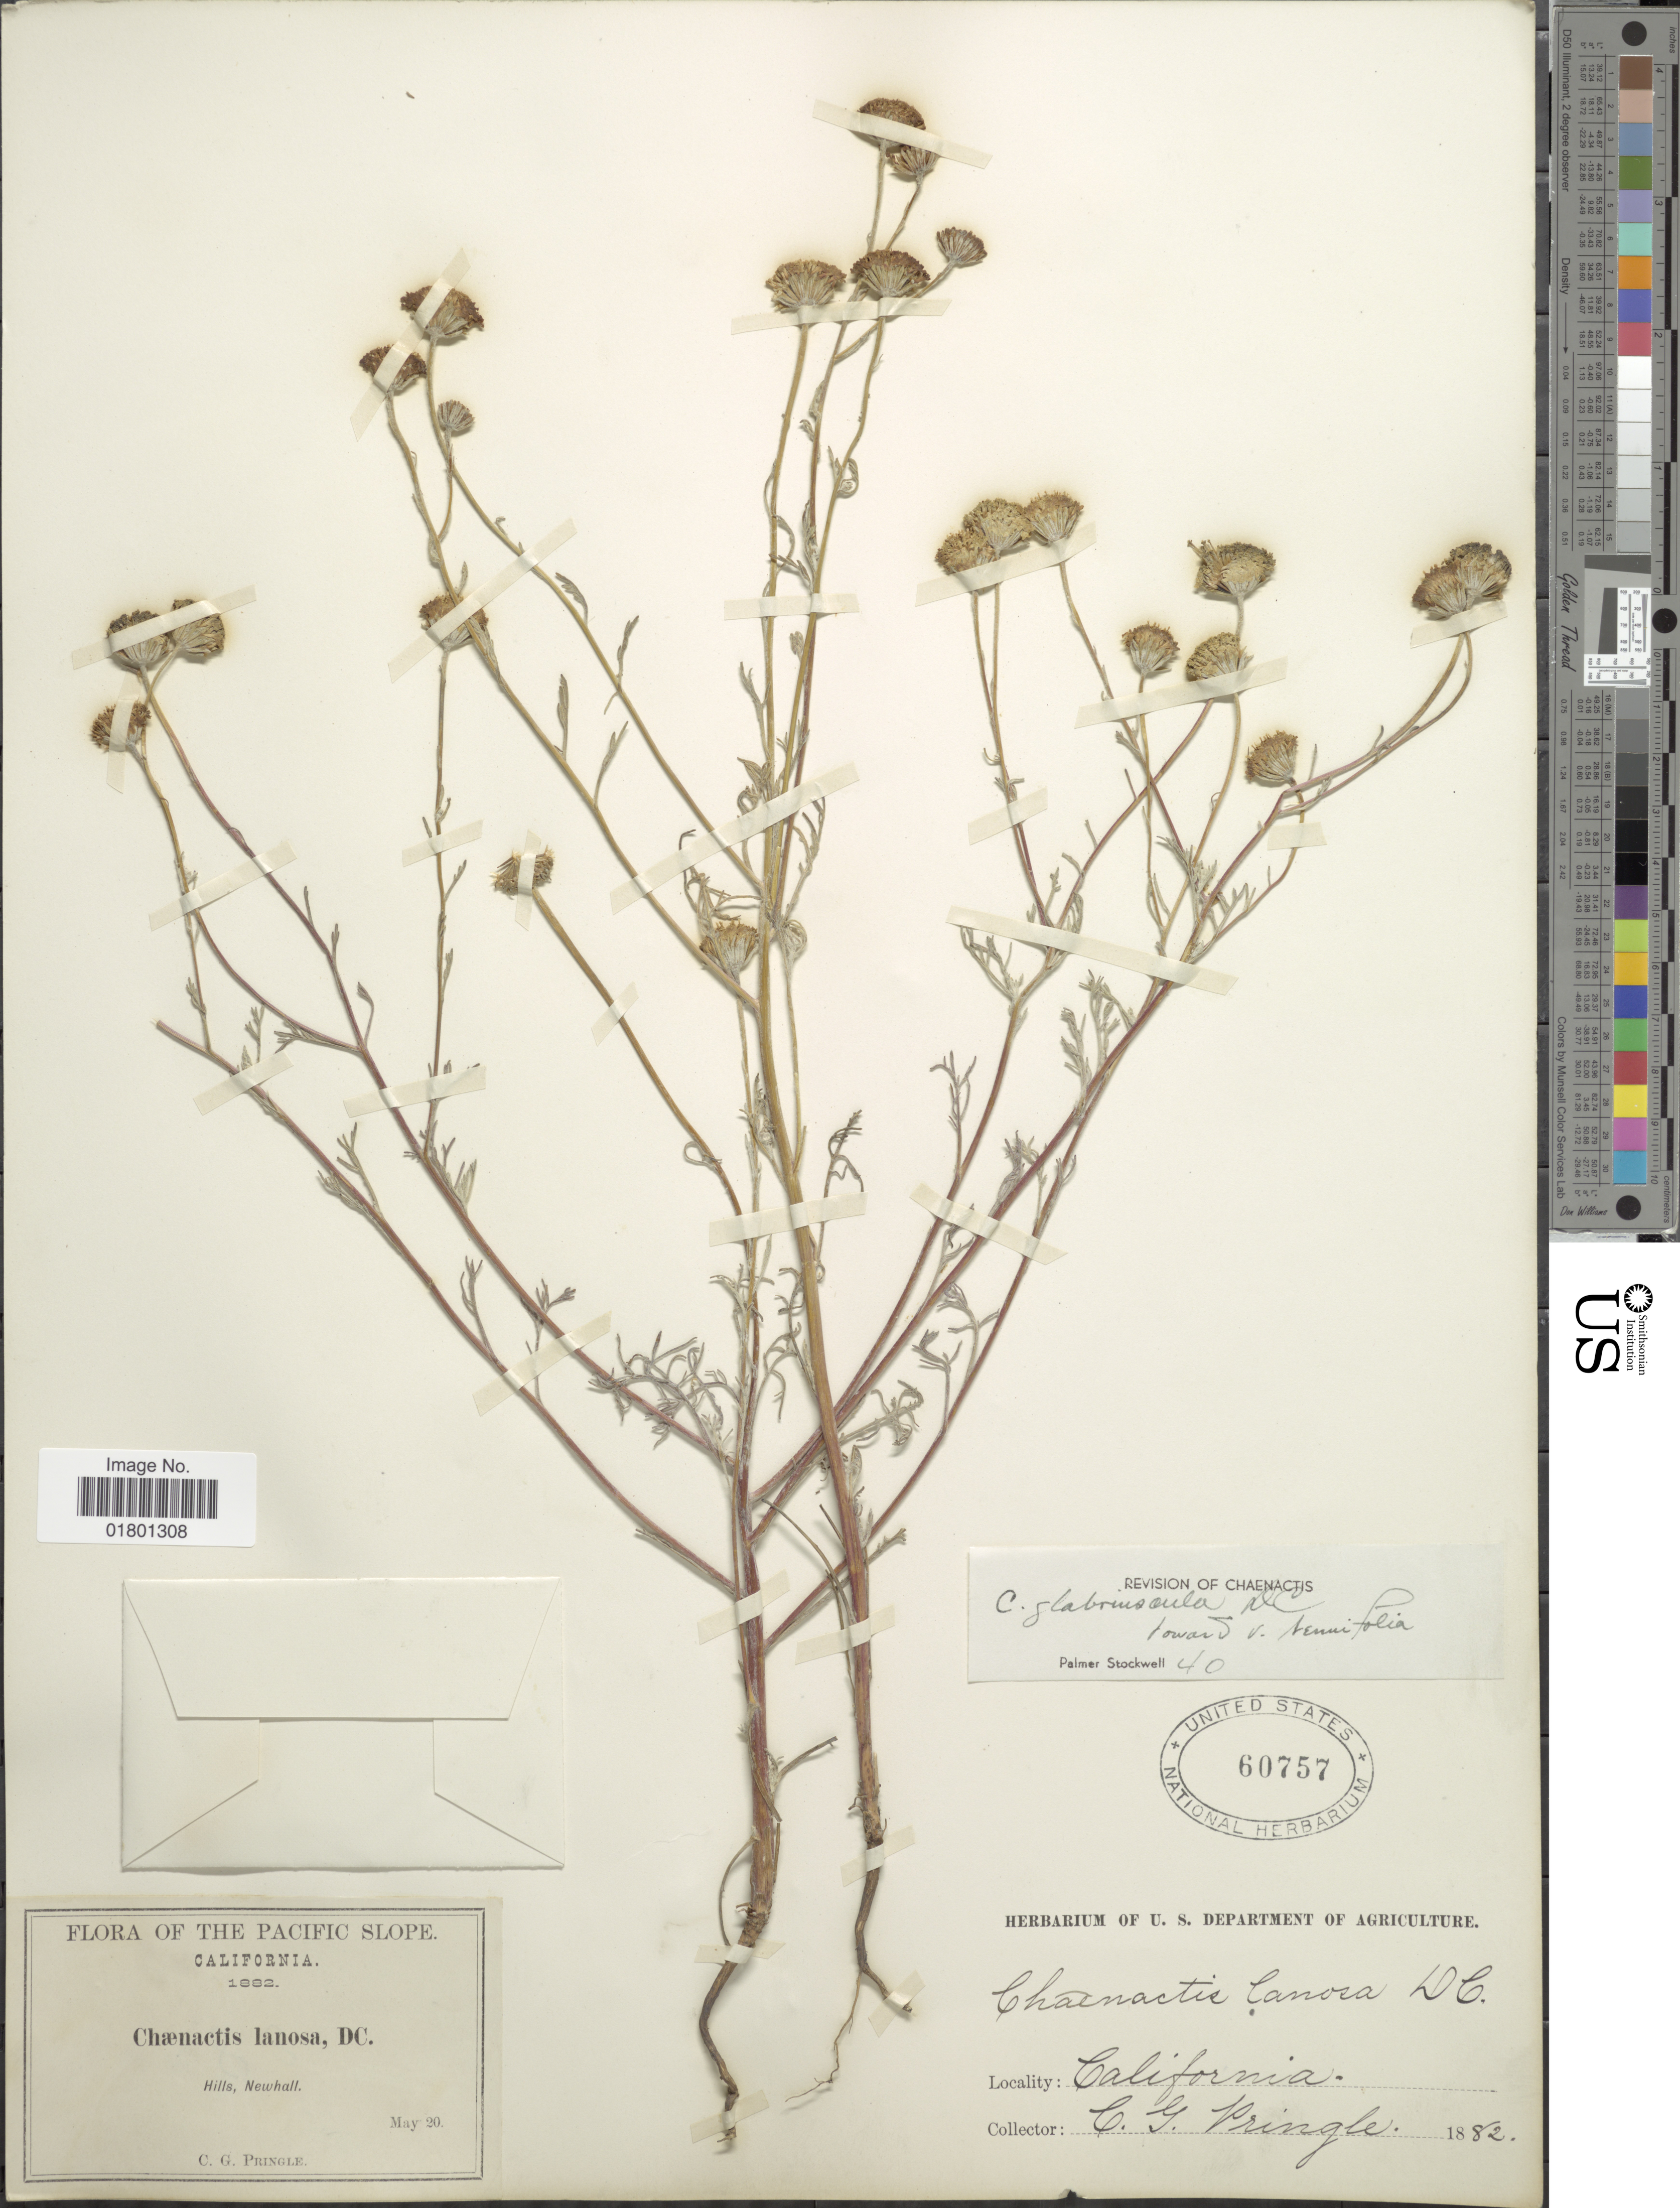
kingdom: Plantae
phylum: Tracheophyta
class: Magnoliopsida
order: Asterales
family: Asteraceae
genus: Chaenactis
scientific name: Chaenactis glabriuscula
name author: DC.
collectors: C. G. Pringle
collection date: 1882-05-20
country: United States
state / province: California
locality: Pacific Slope, Hills, Newhall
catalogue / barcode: US 60757